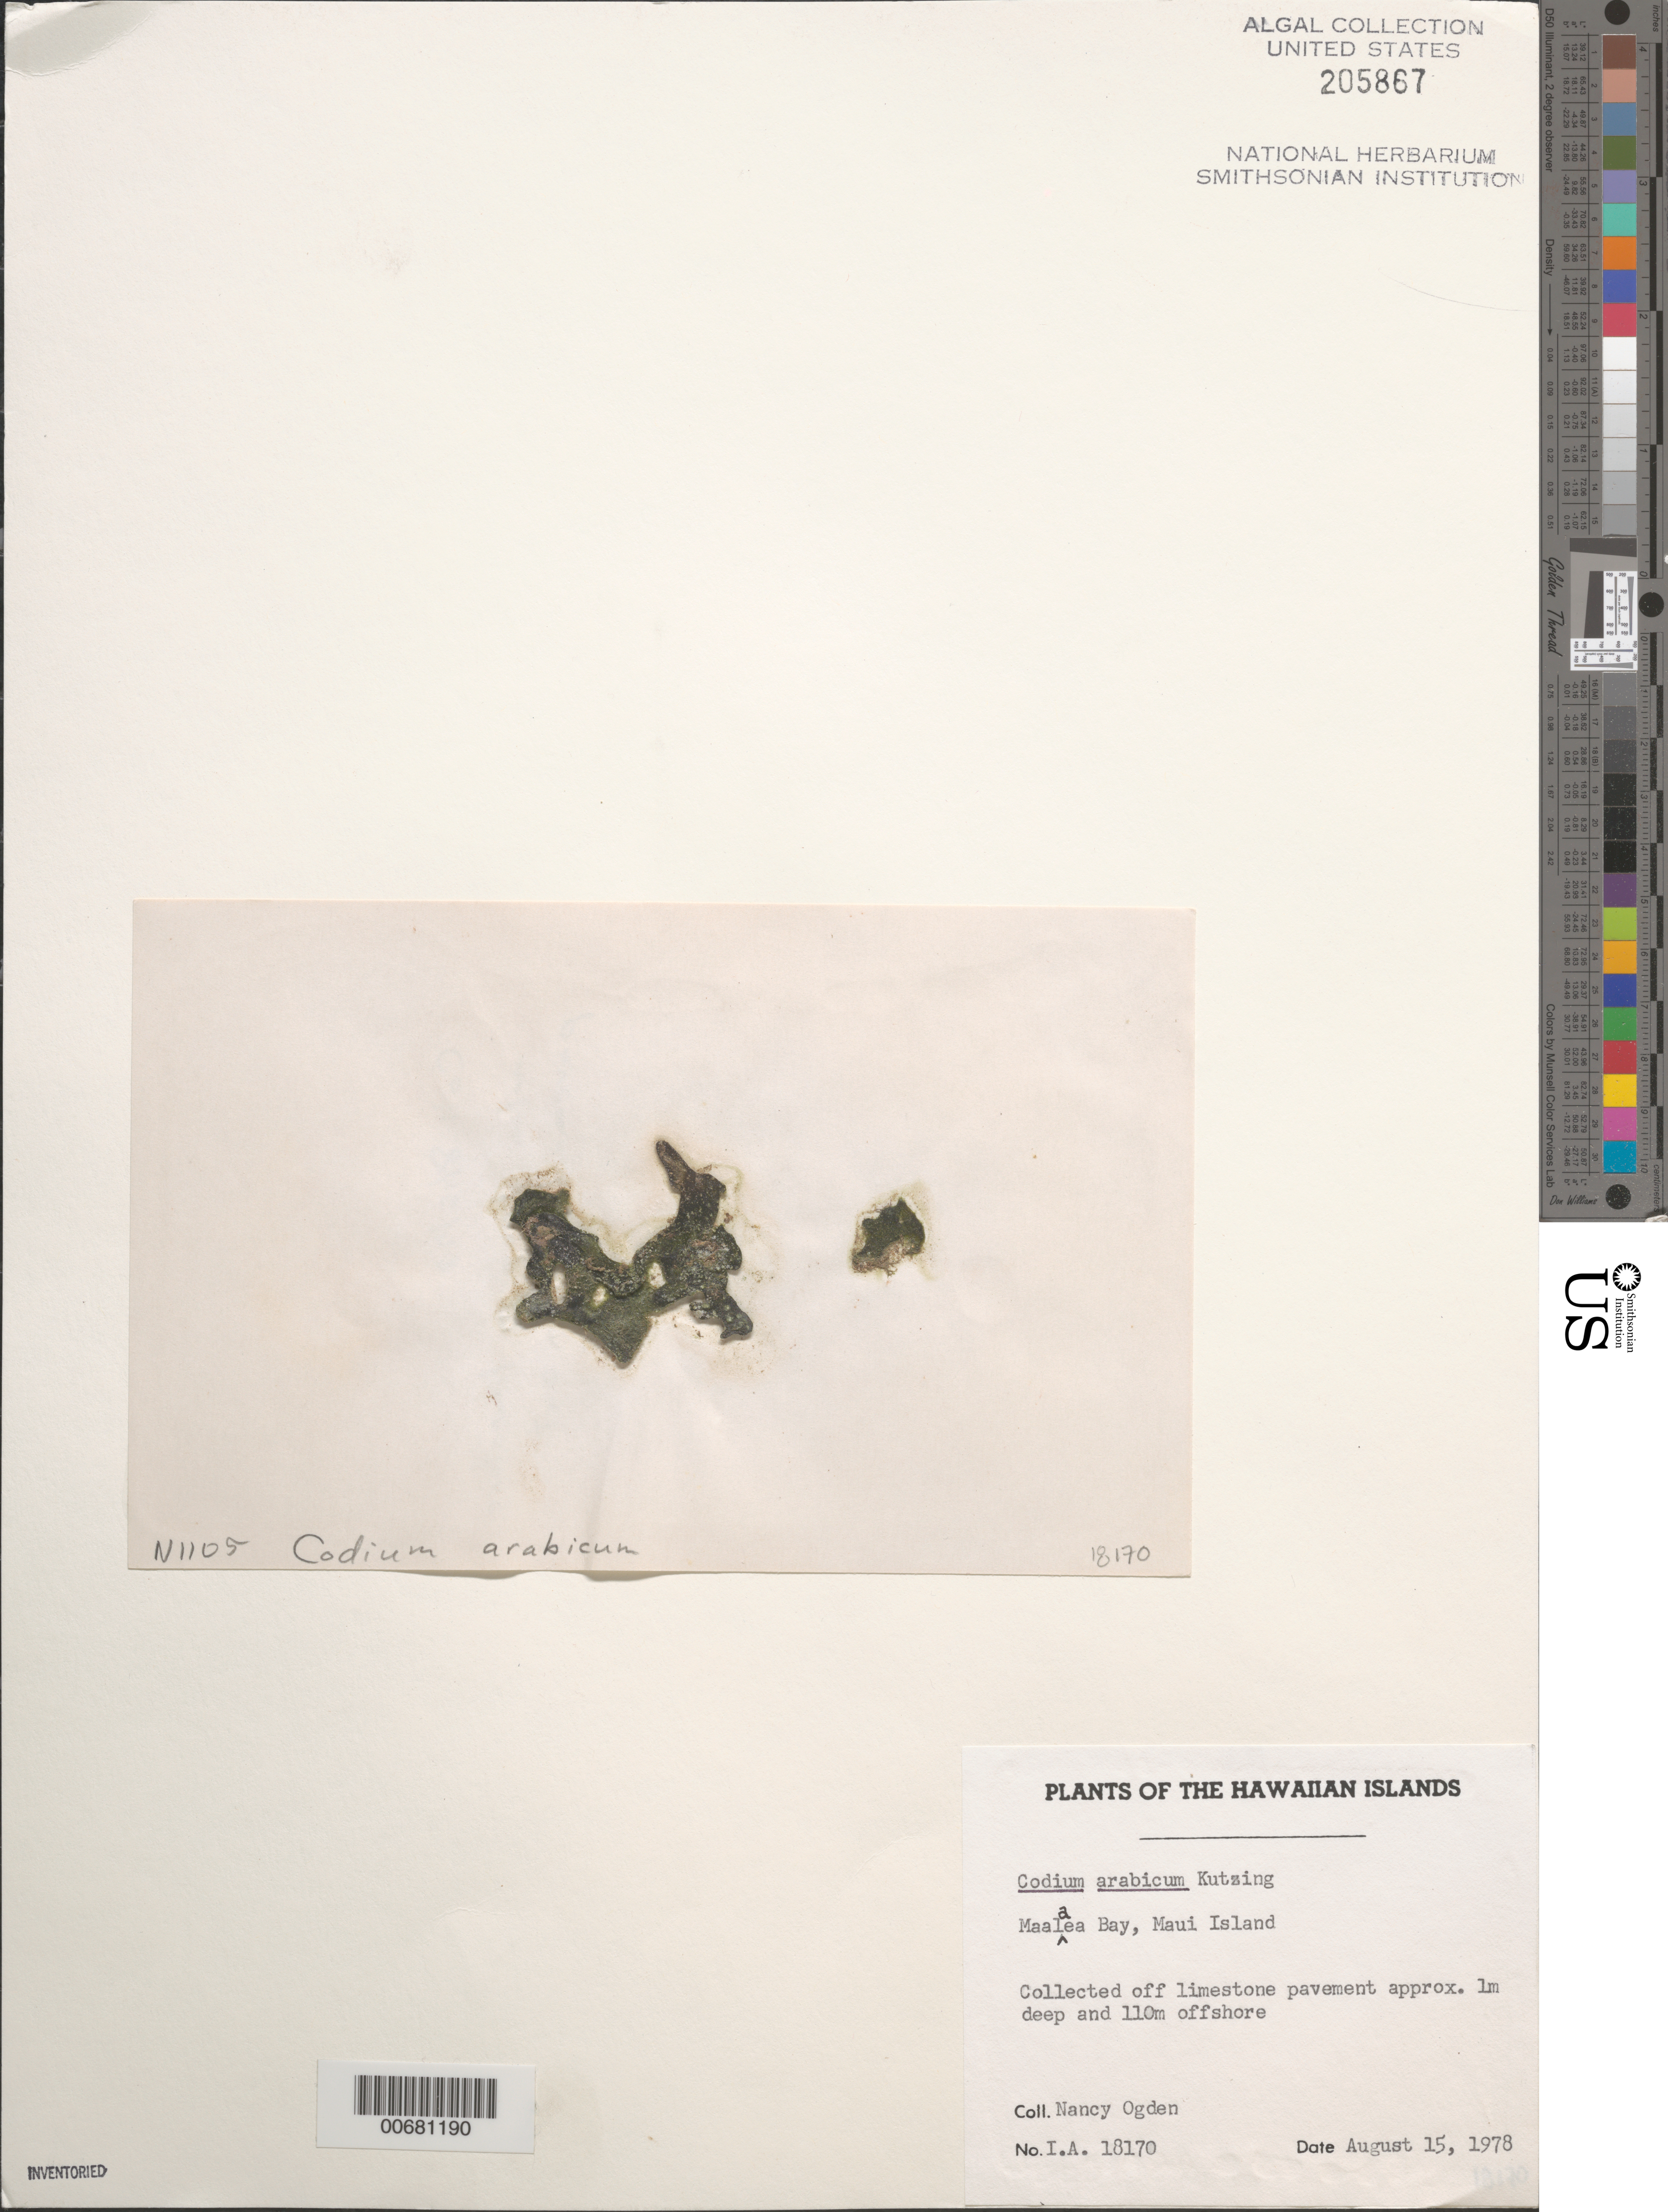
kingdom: Plantae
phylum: Chlorophyta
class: Ulvophyceae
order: Bryopsidales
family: Codiaceae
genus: Codium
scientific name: Codium arabicum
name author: Kütz.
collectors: N. Ogden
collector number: IAA 18170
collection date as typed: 15 Aug 1978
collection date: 1978-08-15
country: United States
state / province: Hawaii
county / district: Maui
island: Maui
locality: Maalaea Bay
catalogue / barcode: US 205867